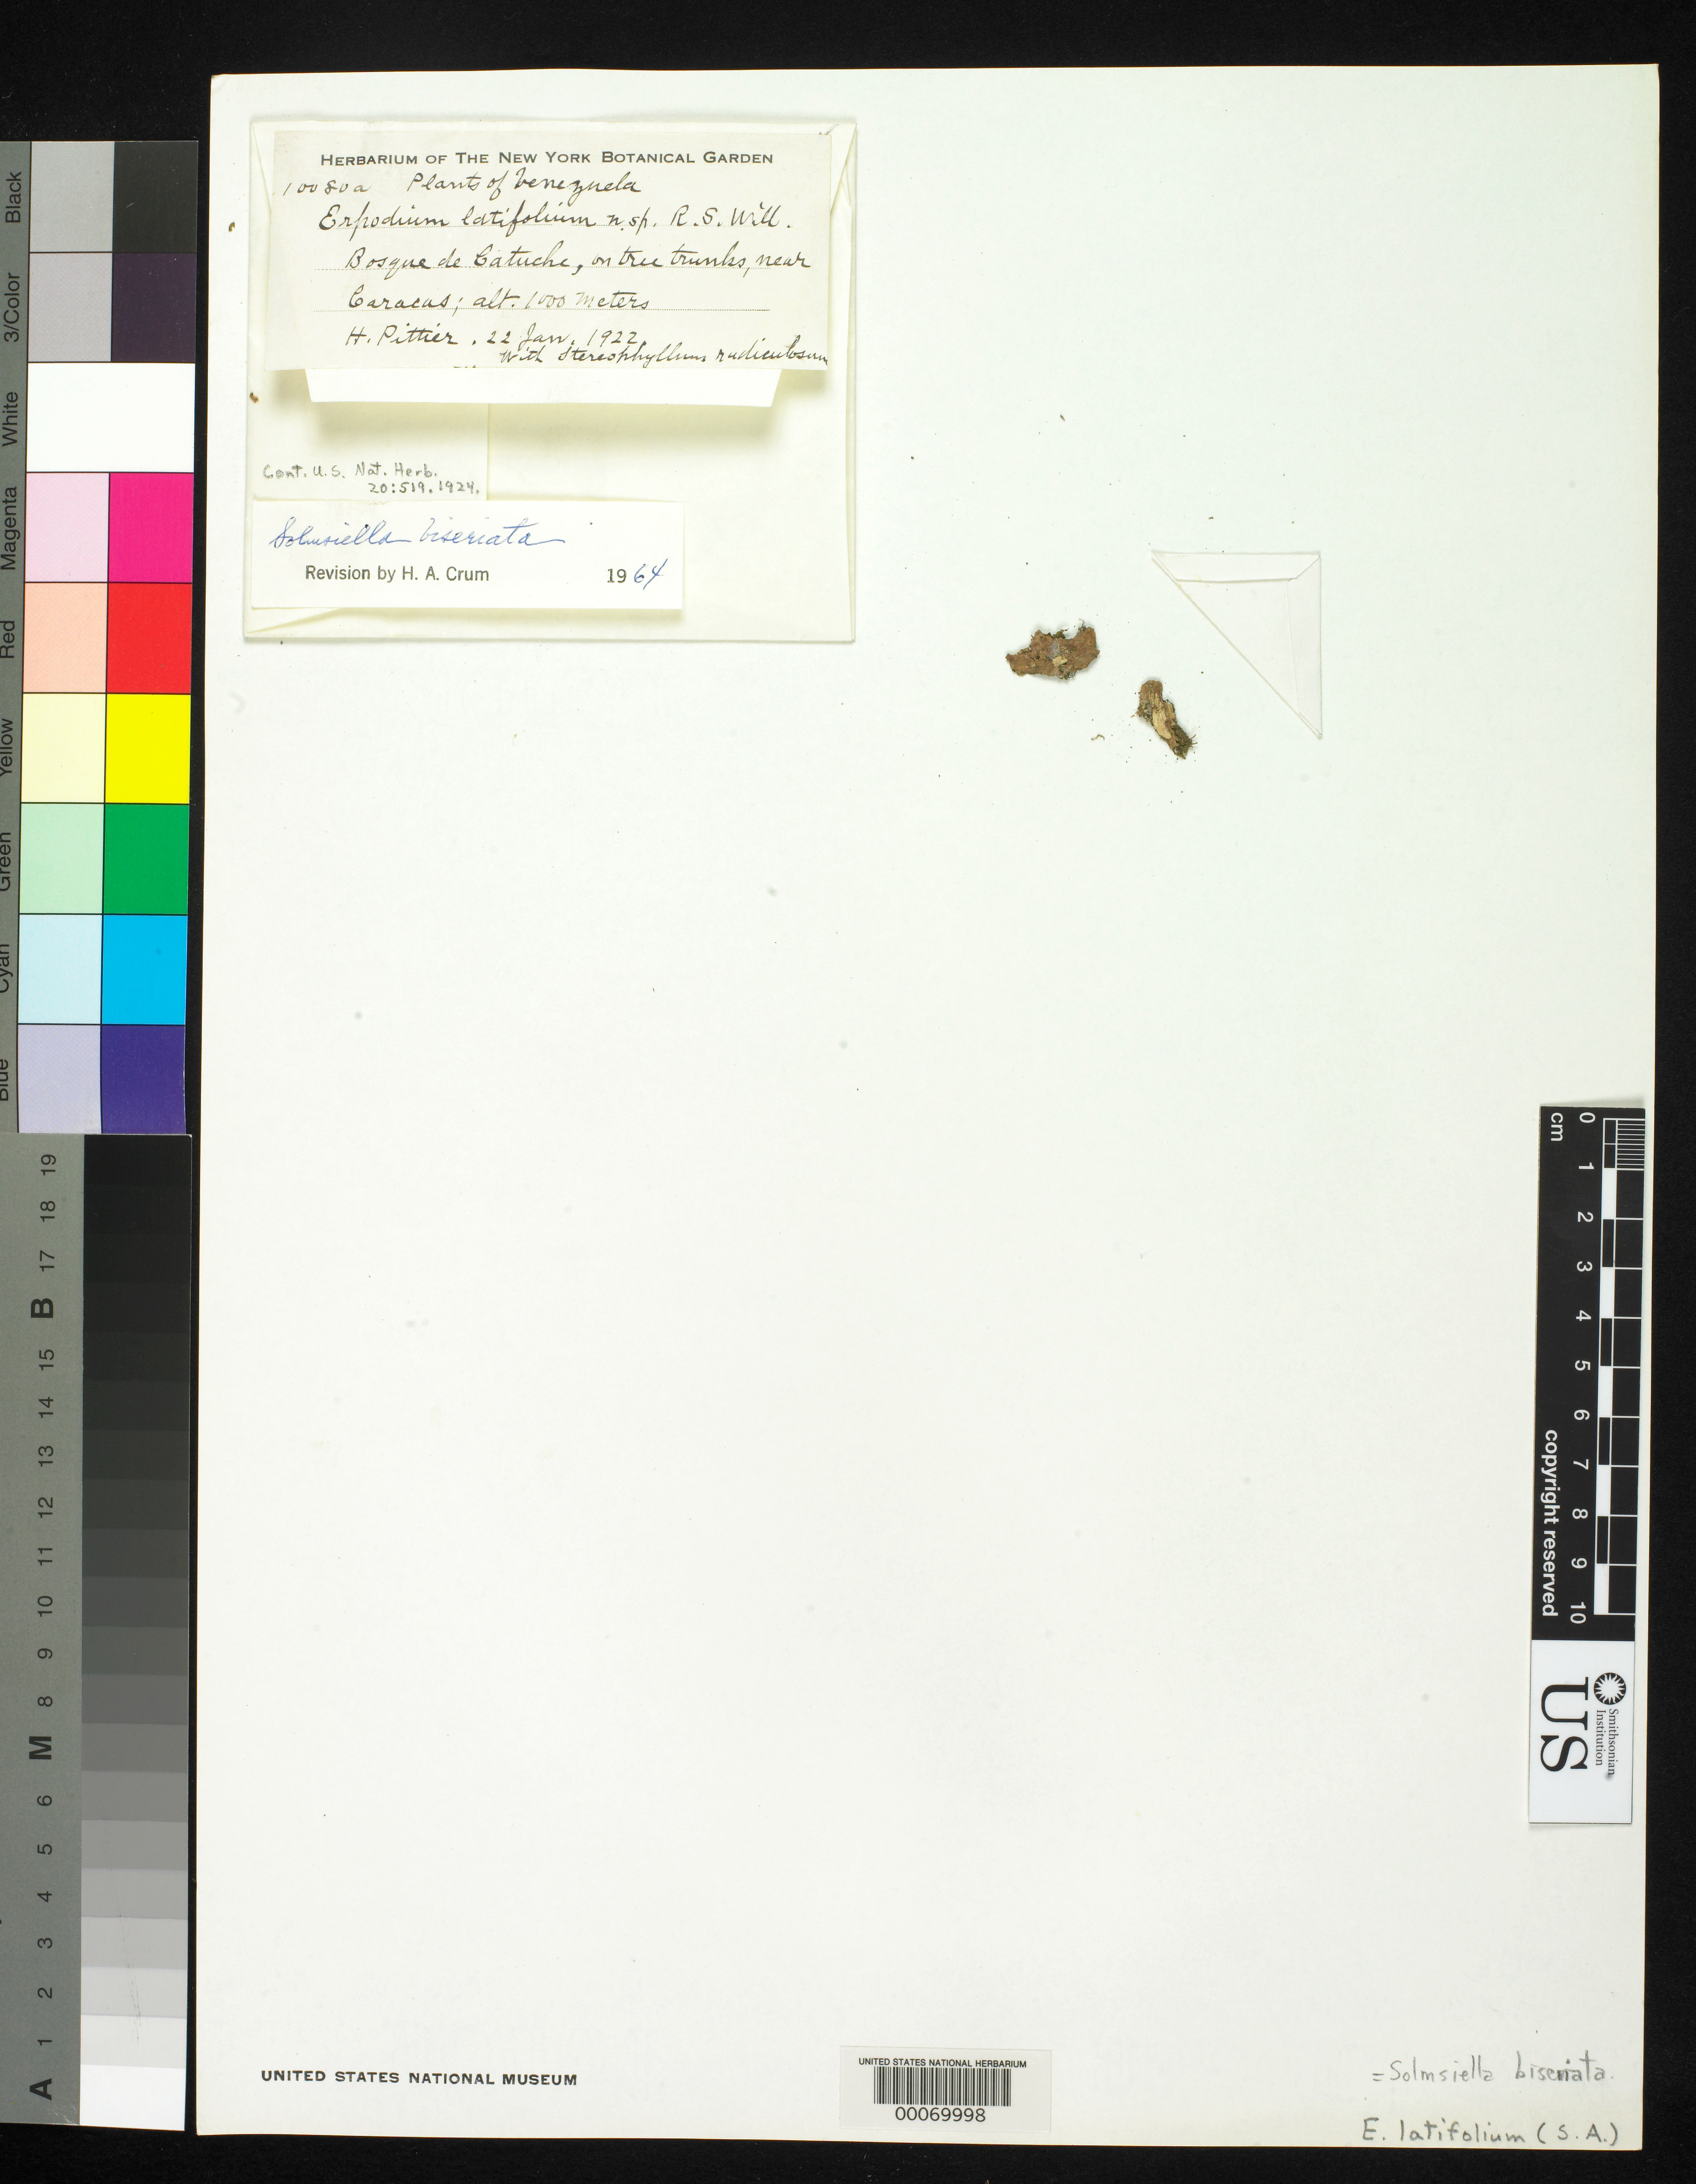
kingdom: Plantae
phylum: Bryophyta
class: Bryopsida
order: Dicranales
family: Erpodiaceae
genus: Erpodium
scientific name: Erpodium latifolium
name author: R.S. Williams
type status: Isotype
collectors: H. F. Pittier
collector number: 10080 a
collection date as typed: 22 Jan 1922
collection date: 1922-01-22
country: Venezuela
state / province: Distrito Federal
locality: Bosque de Catuchi, near Caracas.